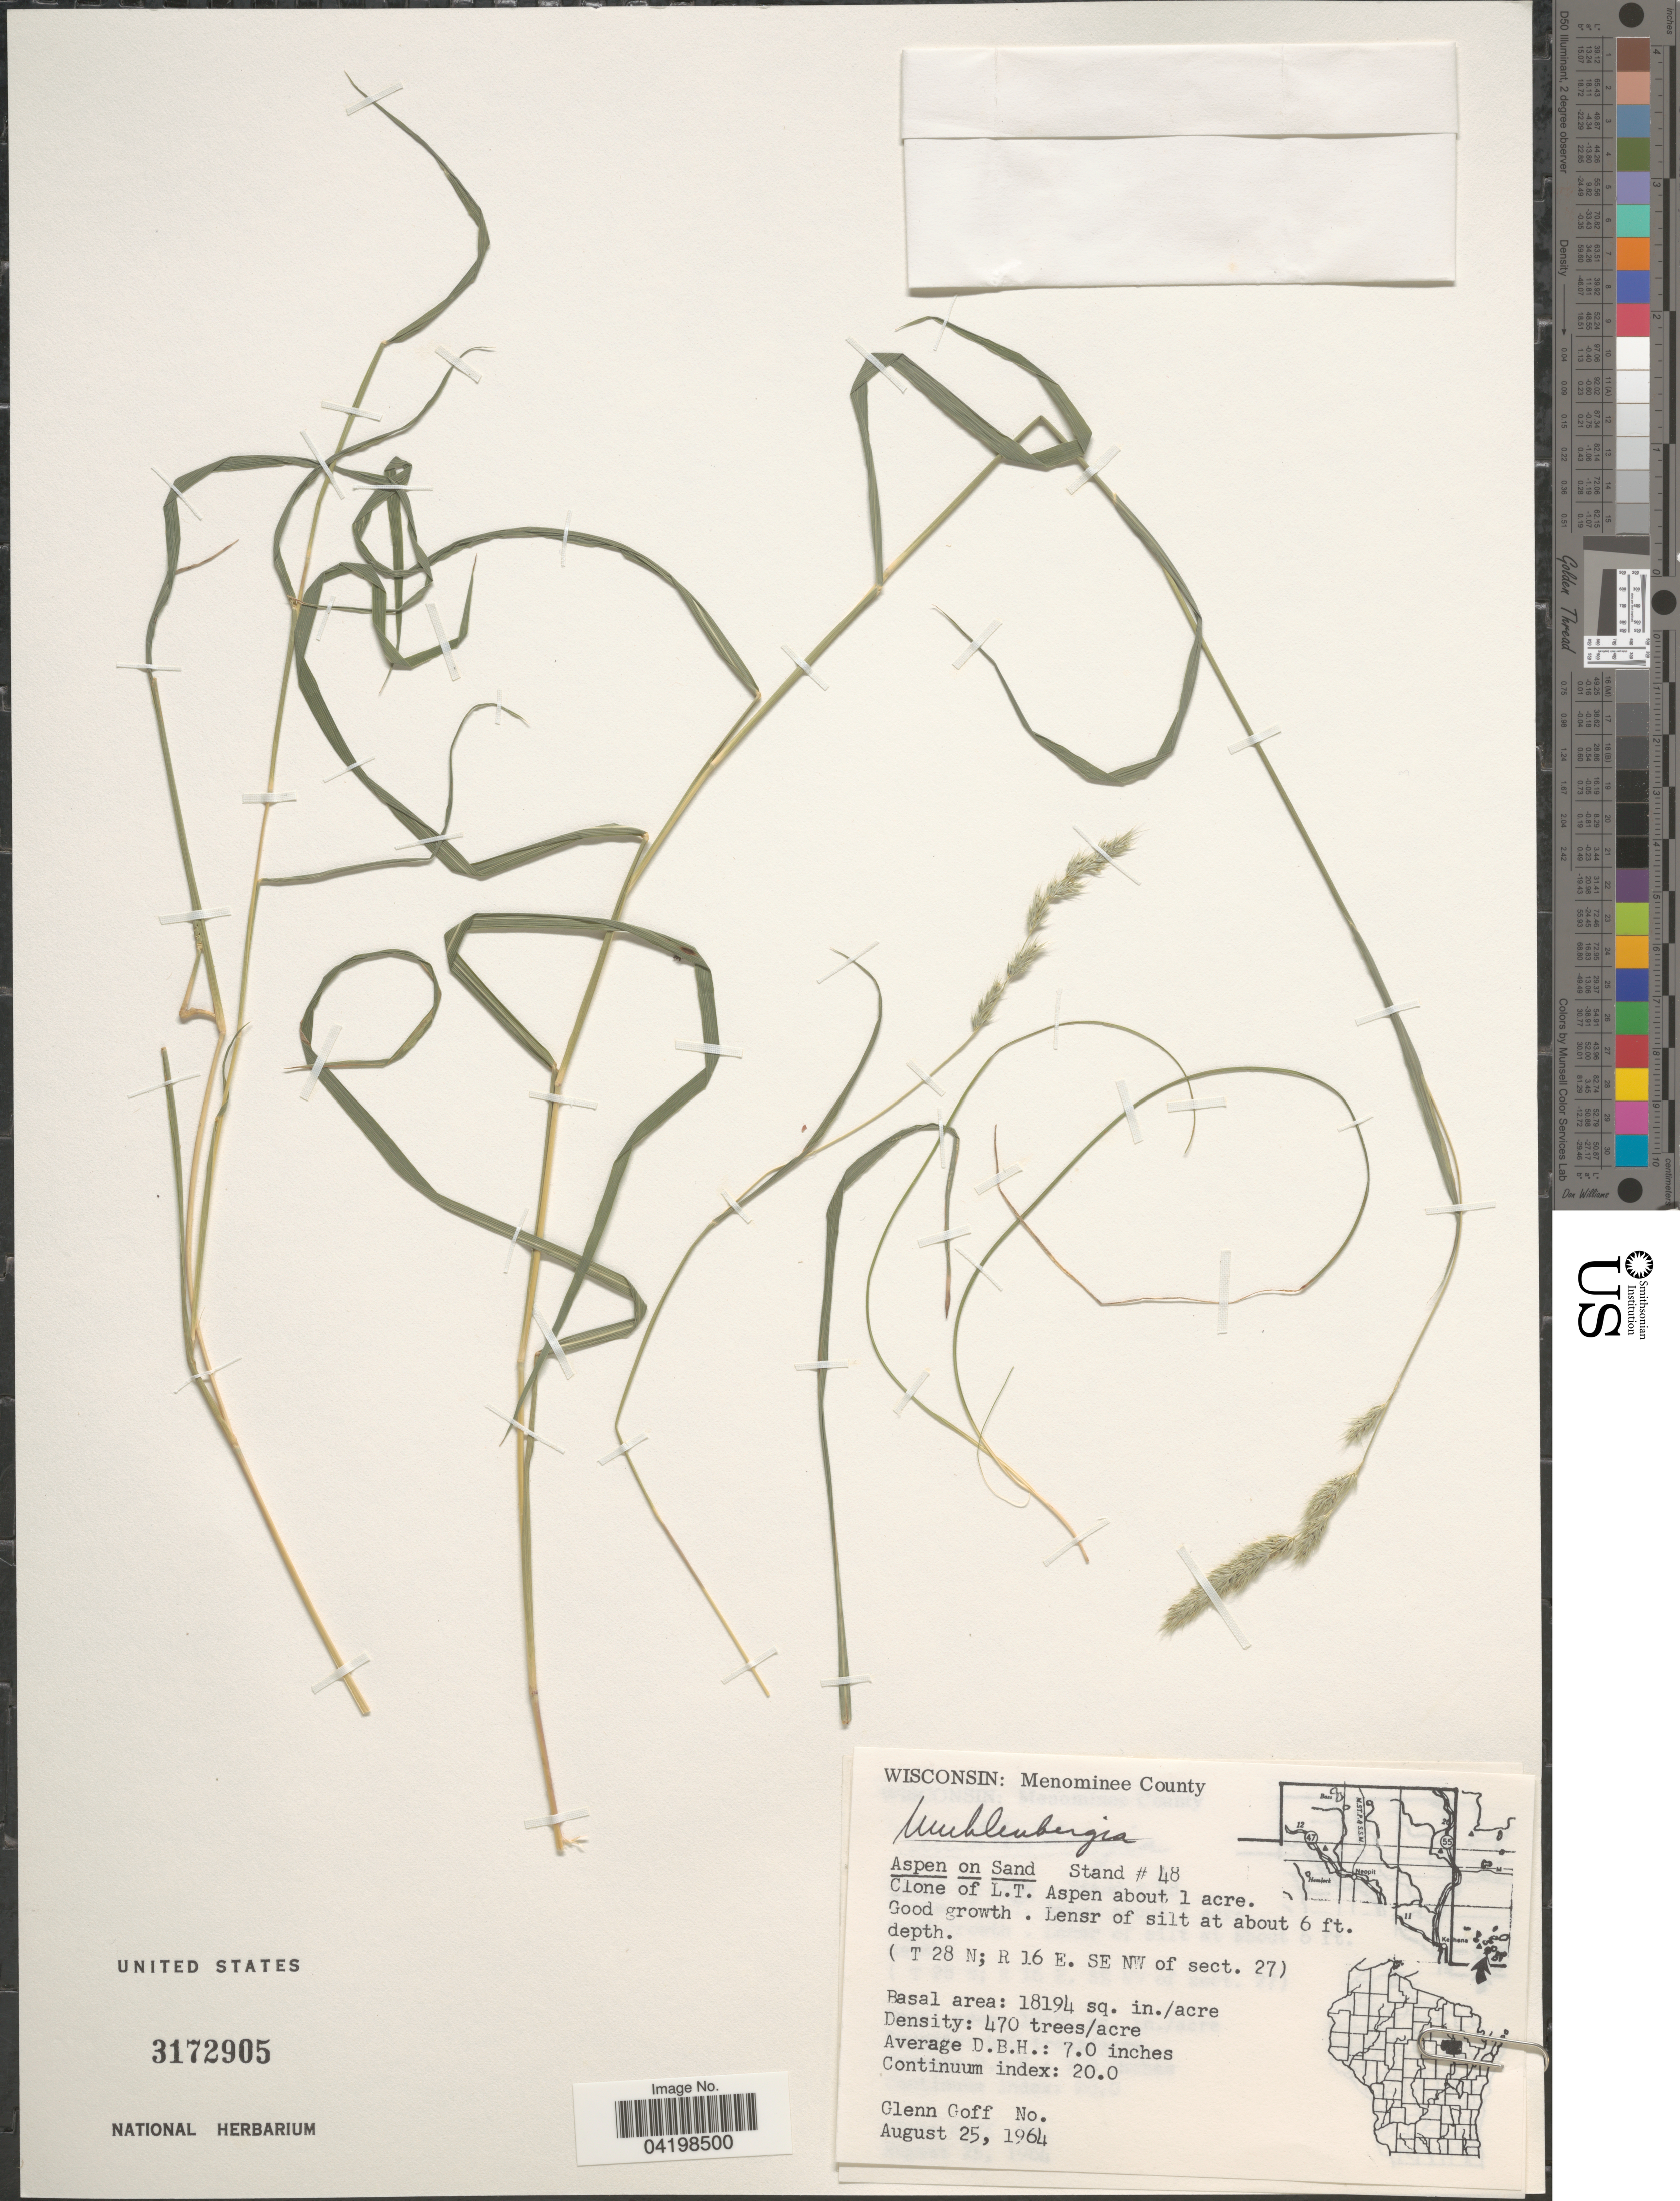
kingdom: Plantae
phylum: Tracheophyta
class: Liliopsida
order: Poales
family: Poaceae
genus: Muhlenbergia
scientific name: Muhlenbergia sp.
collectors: G. Goff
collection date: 1964-08-25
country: United States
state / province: Wisconsin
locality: Menominee County. (T 28 N; R 16 E. SE NW of sect. 27).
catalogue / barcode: US 3172905